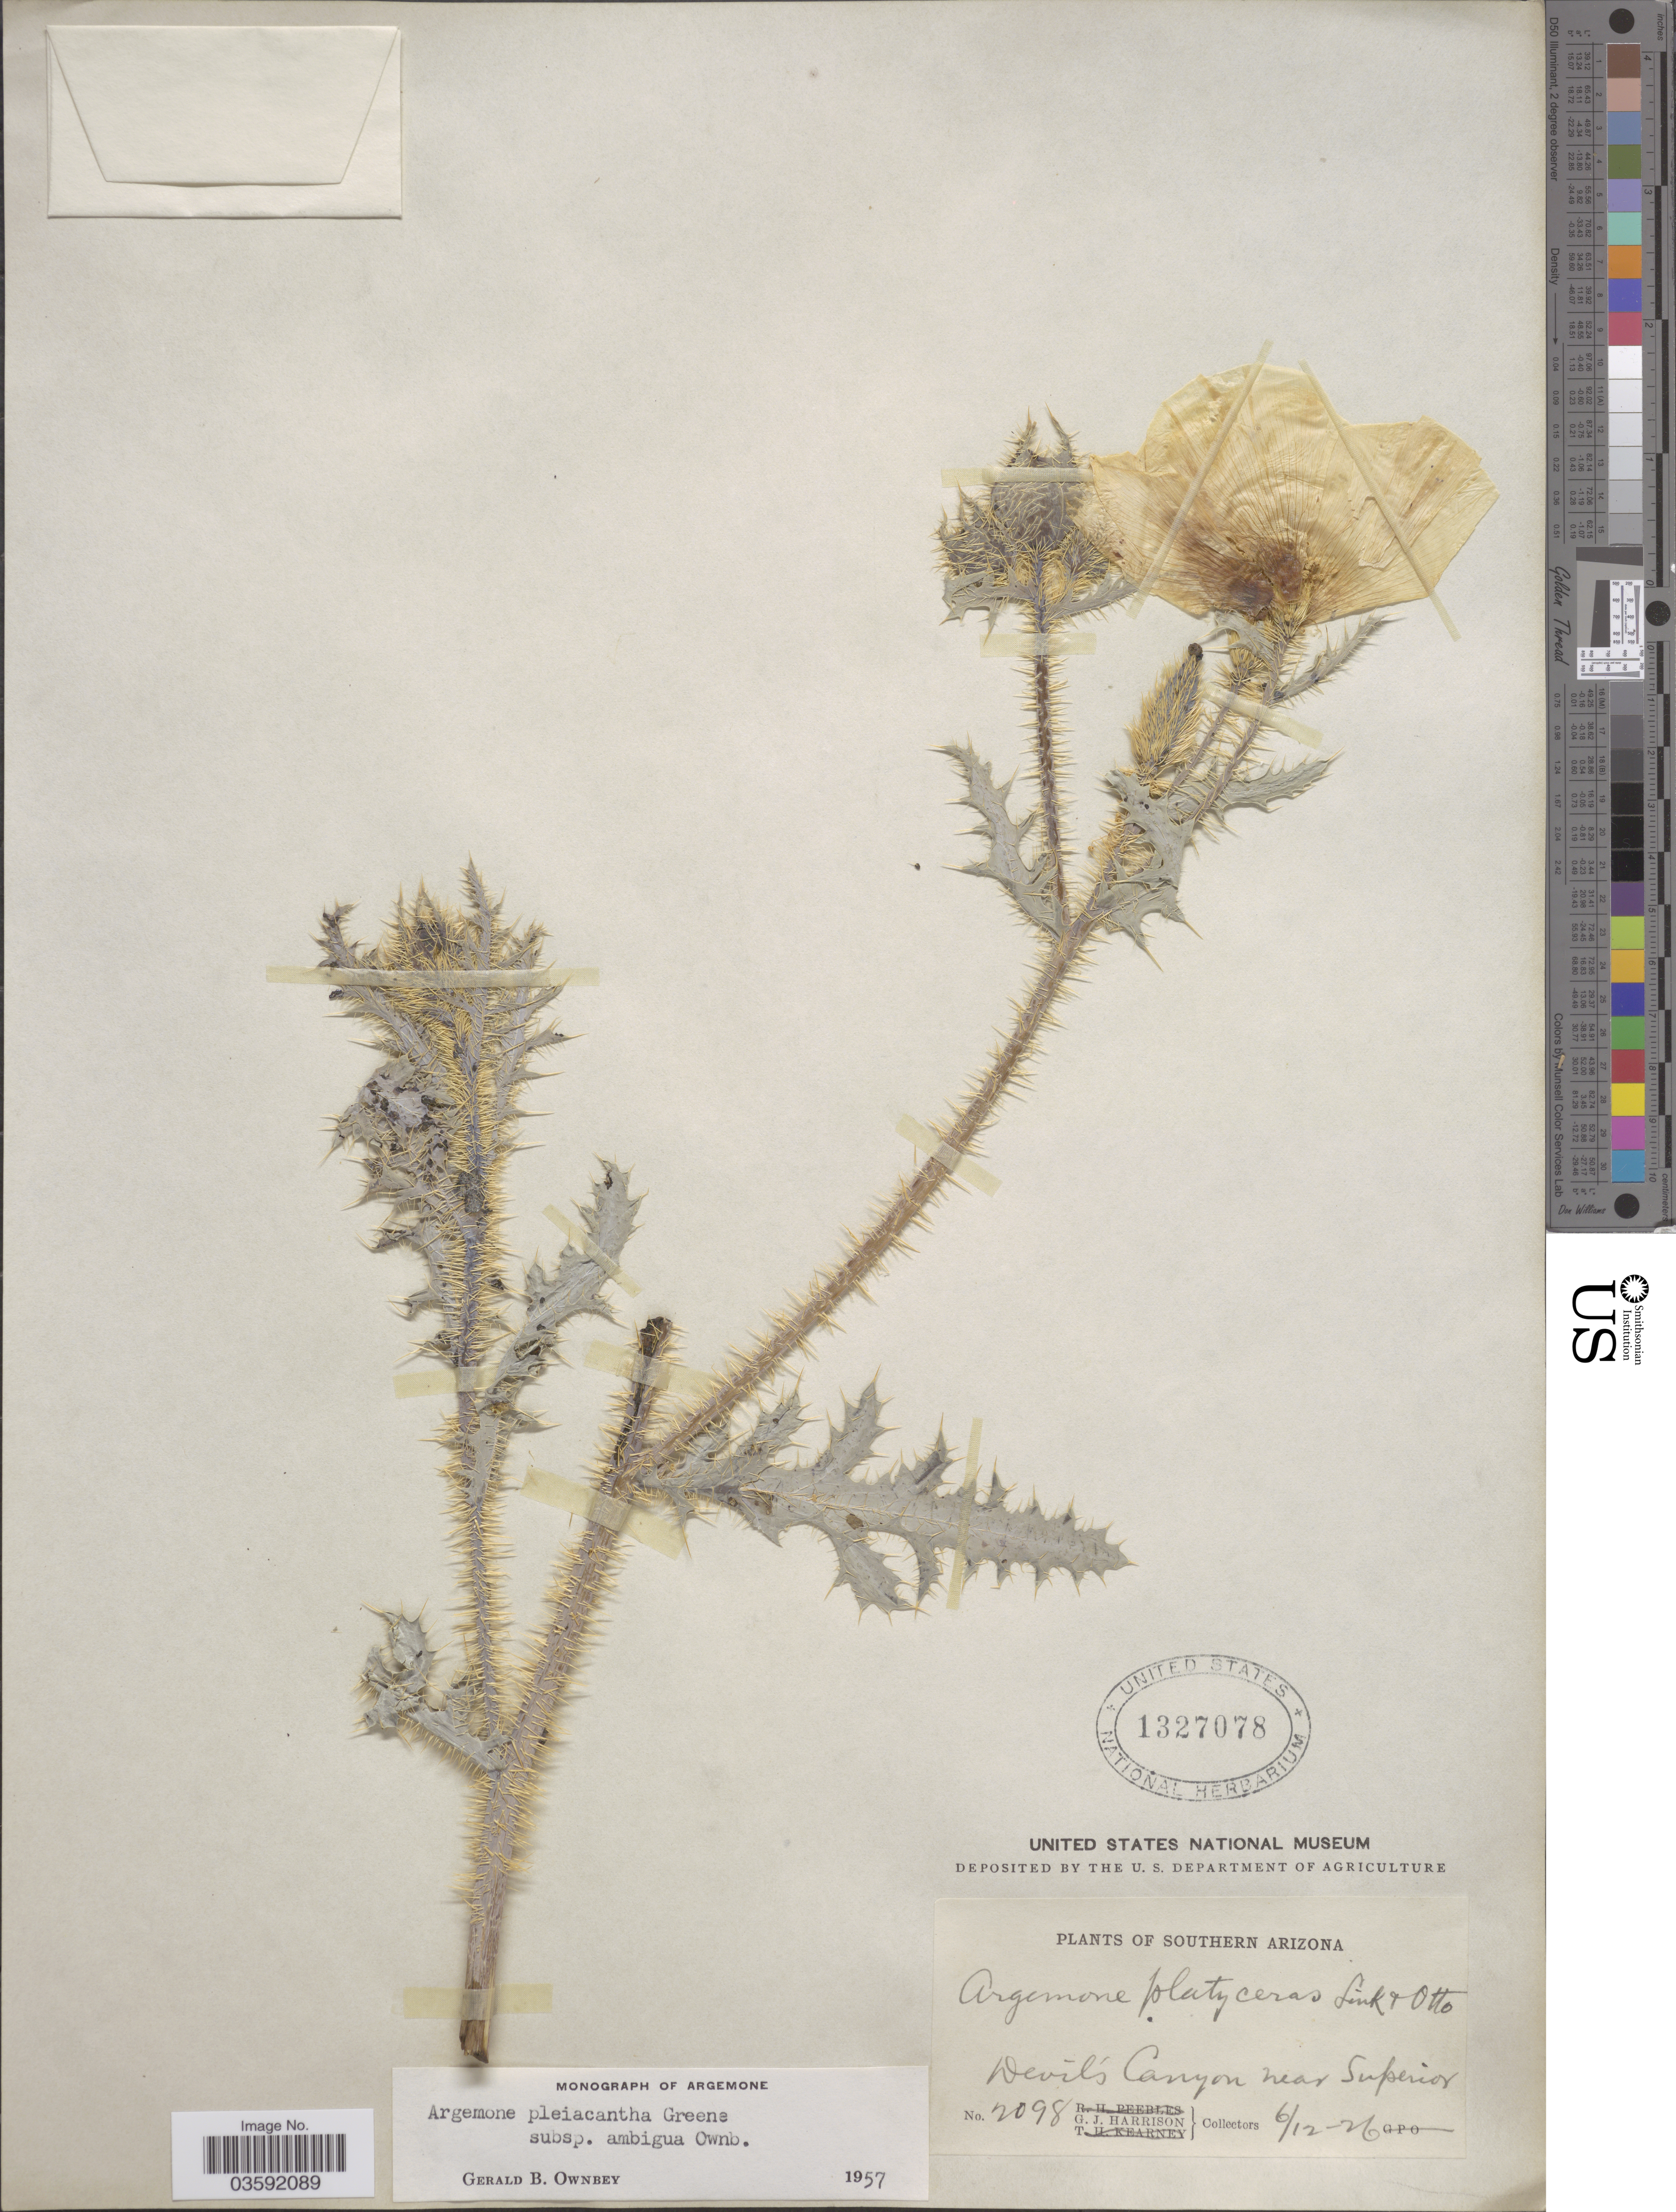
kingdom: Plantae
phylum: Tracheophyta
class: Magnoliopsida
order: Ranunculales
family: Papaveraceae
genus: Argemone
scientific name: Argemone pleiacantha subsp. ambigua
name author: G.B. Ownbey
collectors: G. J. Harrison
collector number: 2098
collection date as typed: Transcribed d/m/y: 12/6/26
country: United States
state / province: Arizona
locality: Southern Arizona. Devil's Canyon near Superior.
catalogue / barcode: US 1327078